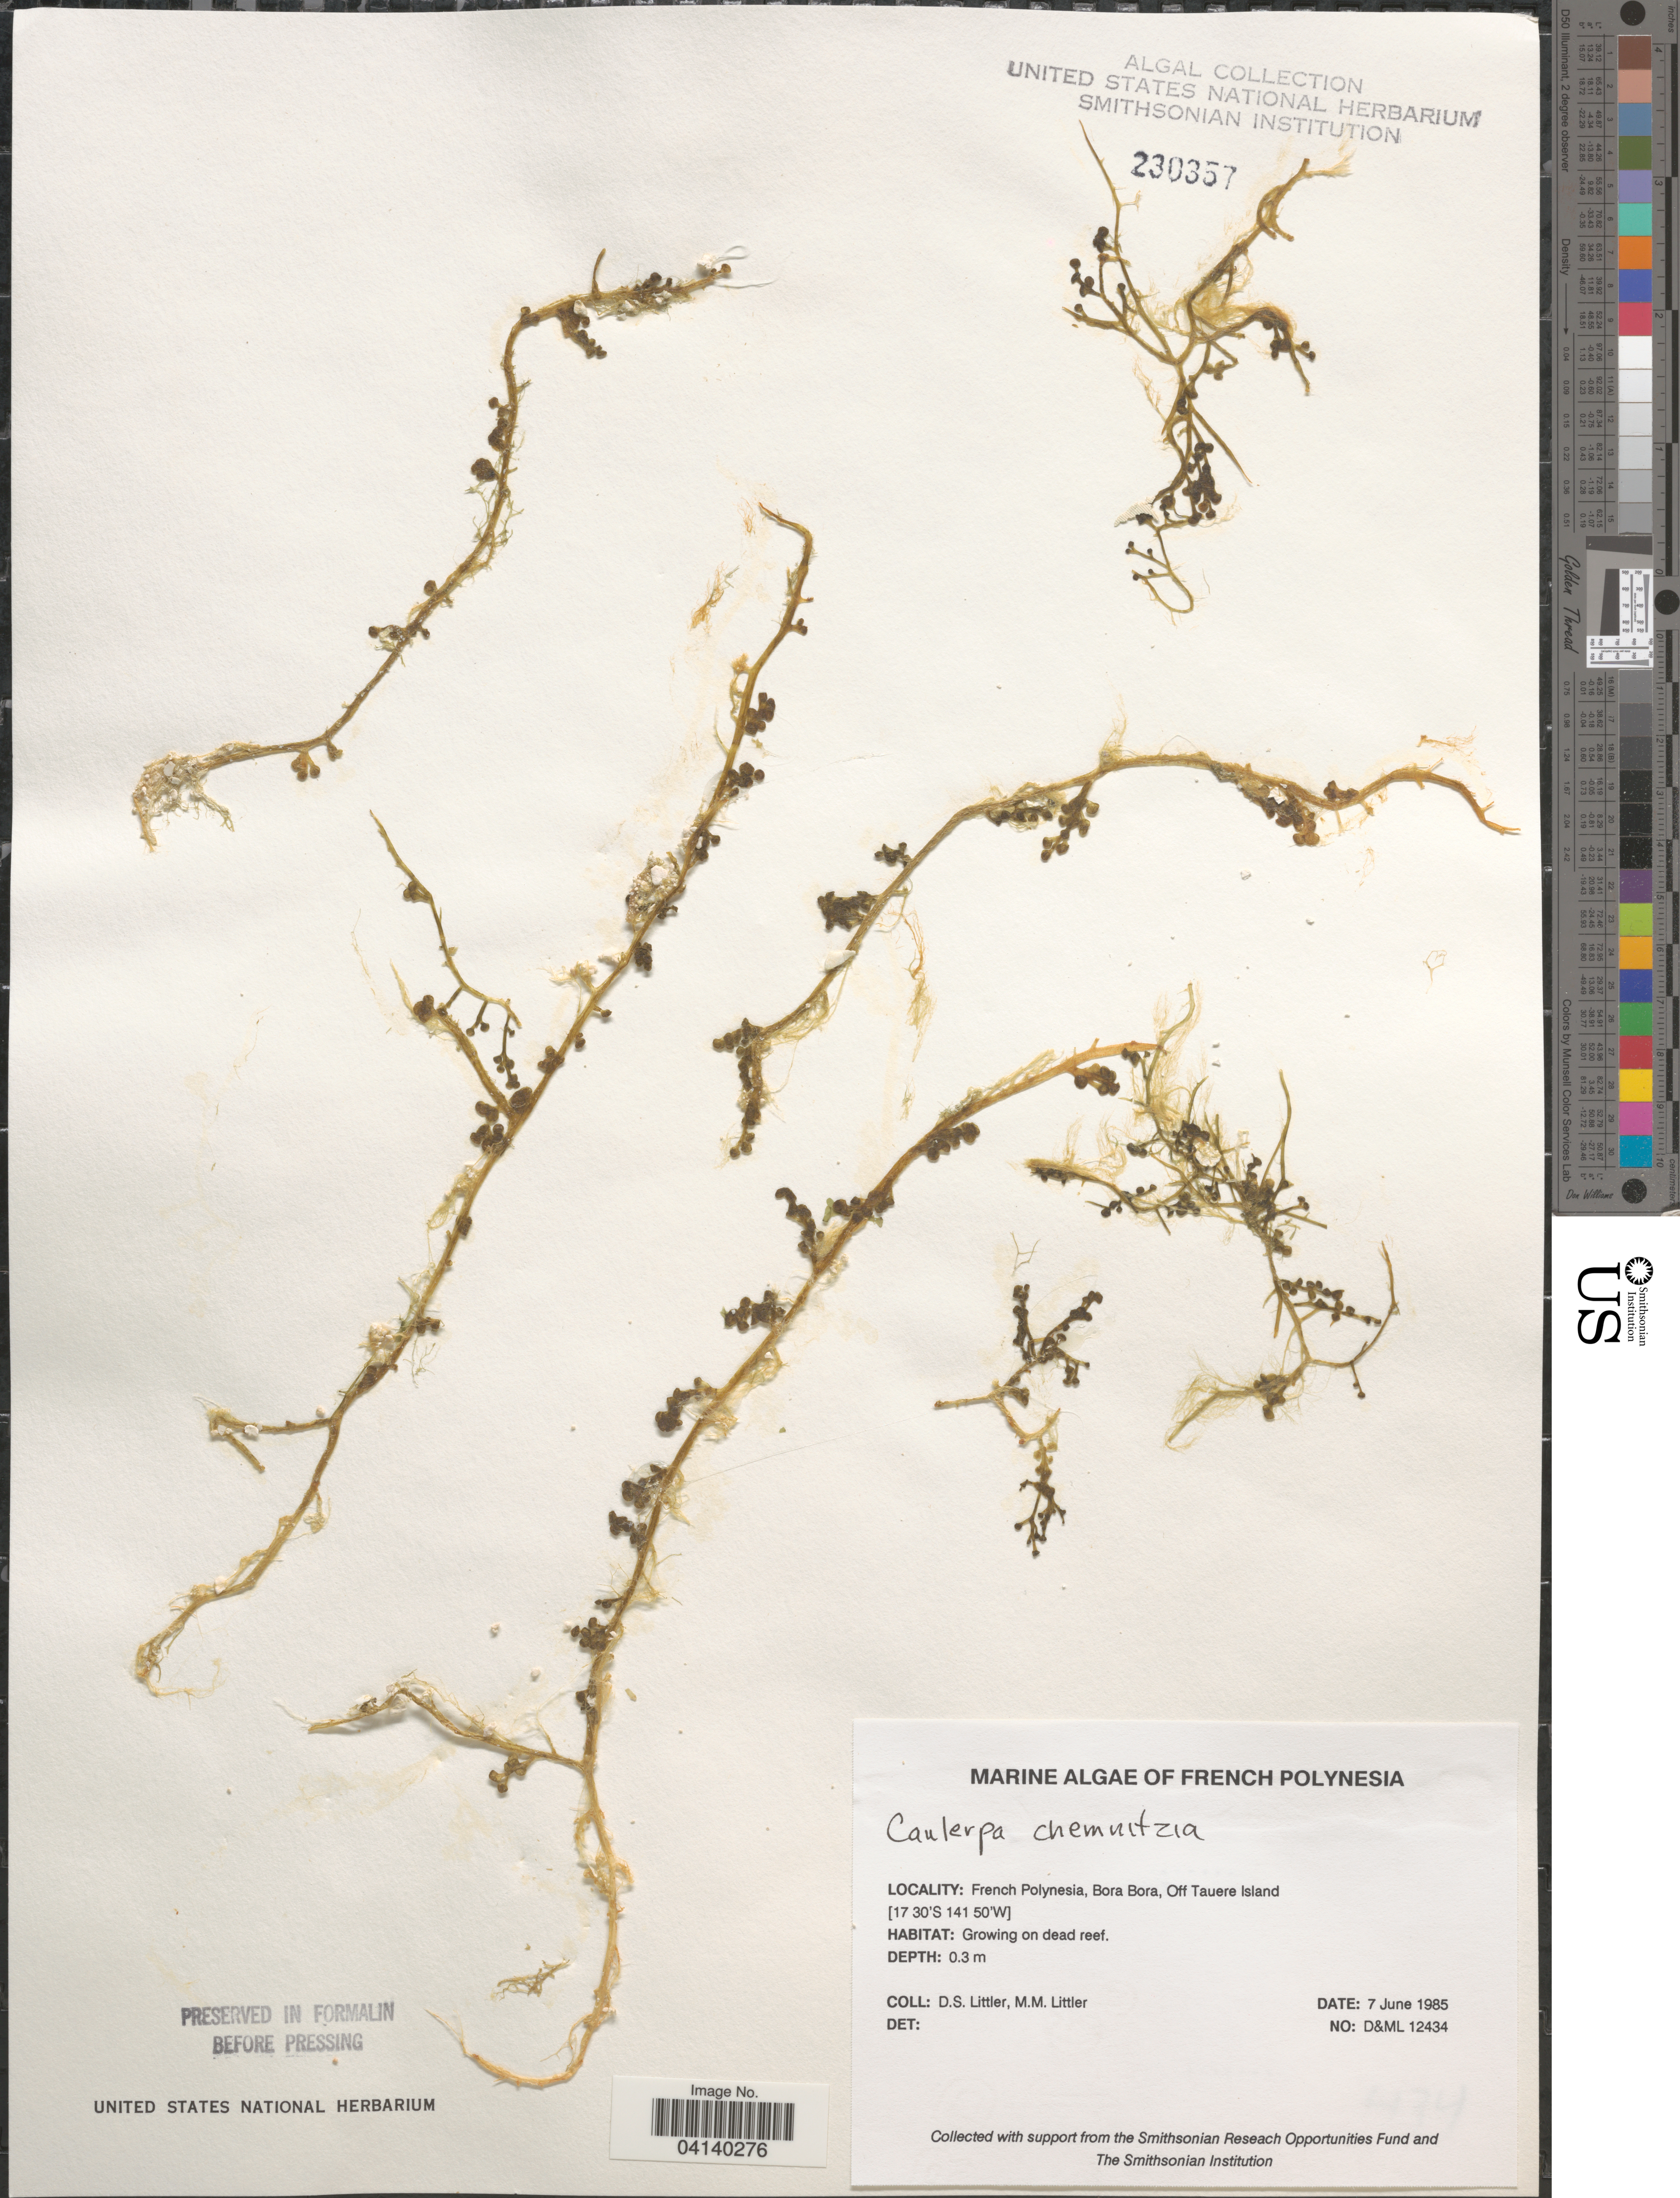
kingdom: Plantae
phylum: Chlorophyta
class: Ulvophyceae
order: Bryopsidales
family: Caulerpaceae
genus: Caulerpa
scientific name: Caulerpa chemnitzia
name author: (Esper) J.V.Lamouroux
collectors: D. S. Littler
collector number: D&ML12434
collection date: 1985-06-07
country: French Polynesia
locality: Bora Bora, Off Tauere Island.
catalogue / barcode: US 230357